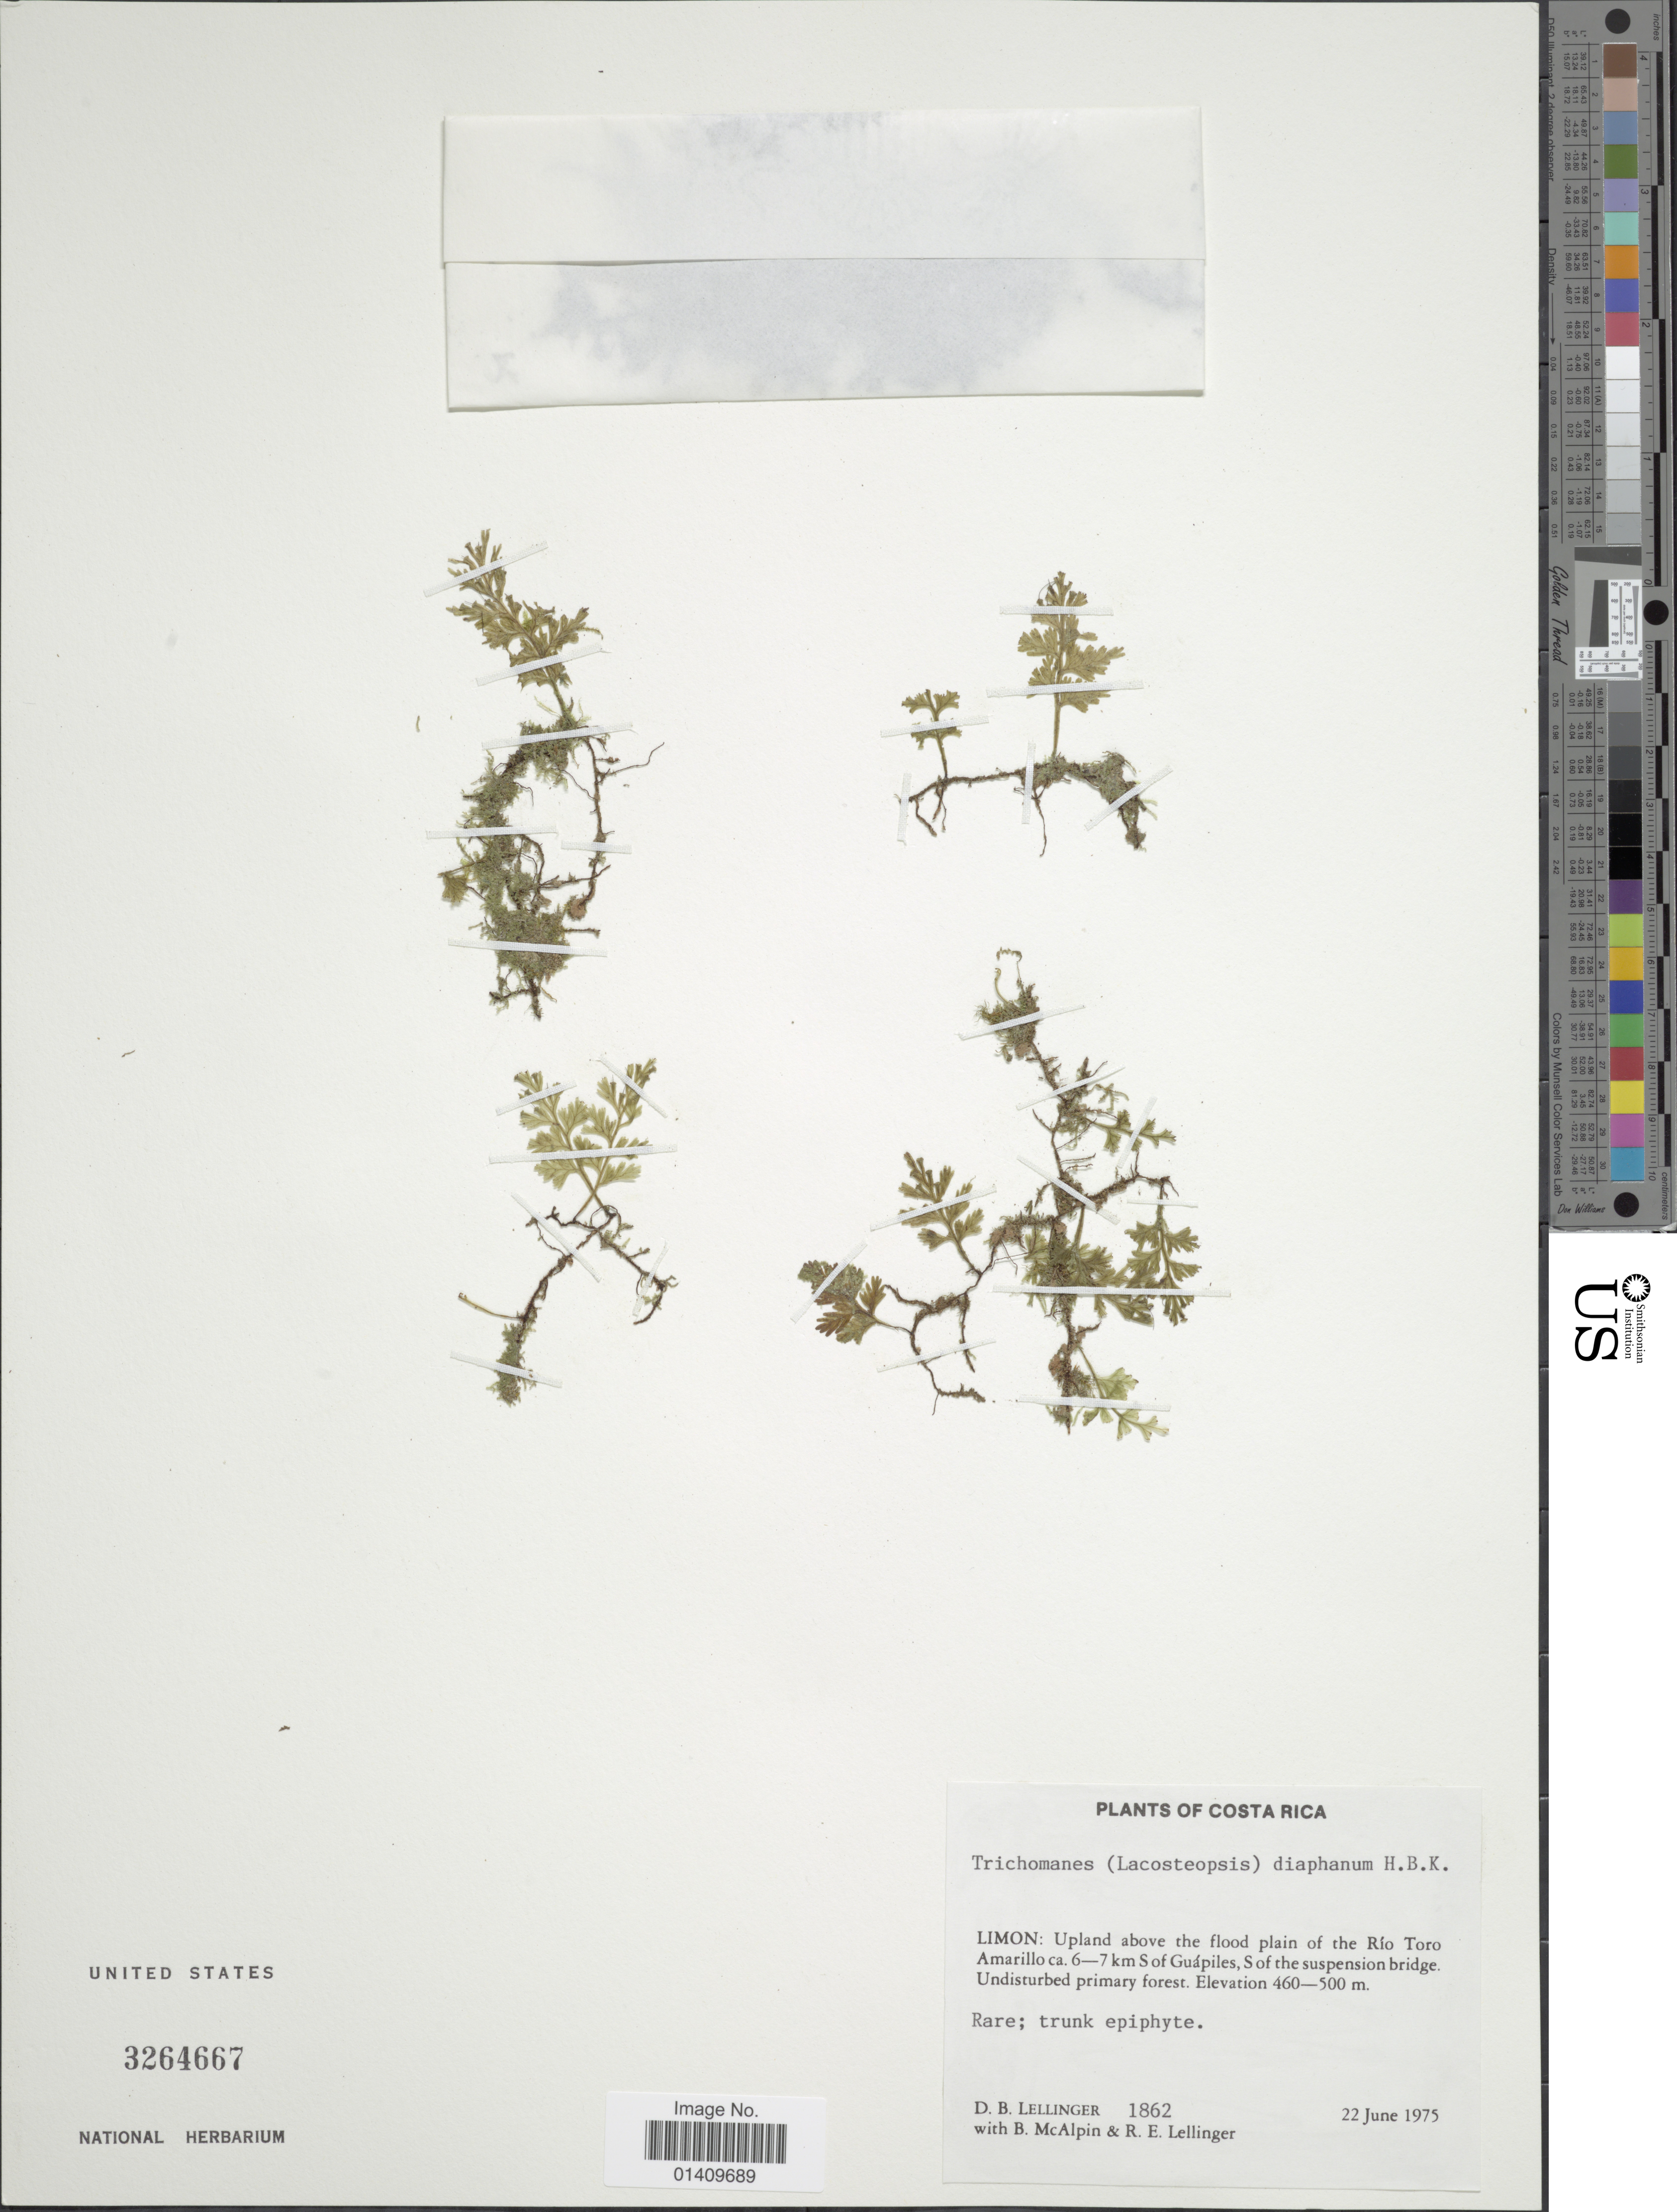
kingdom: Plantae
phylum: Tracheophyta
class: Polypodiopsida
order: Hymenophyllales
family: Hymenophyllaceae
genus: Polyphlebium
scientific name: Polyphlebium diaphanum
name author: (Kunth) Ebihara & Dubuisson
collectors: D. B. Lellinger, B. Mcalpin & R. E. Lellinger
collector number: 1862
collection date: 1975-06-22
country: Costa Rica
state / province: Limón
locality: Limon: upland above the flood plain of the Rui Toro Amarillo ca.6-7km S of Guapiles s of the suspension bridge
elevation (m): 460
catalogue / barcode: US 3264667